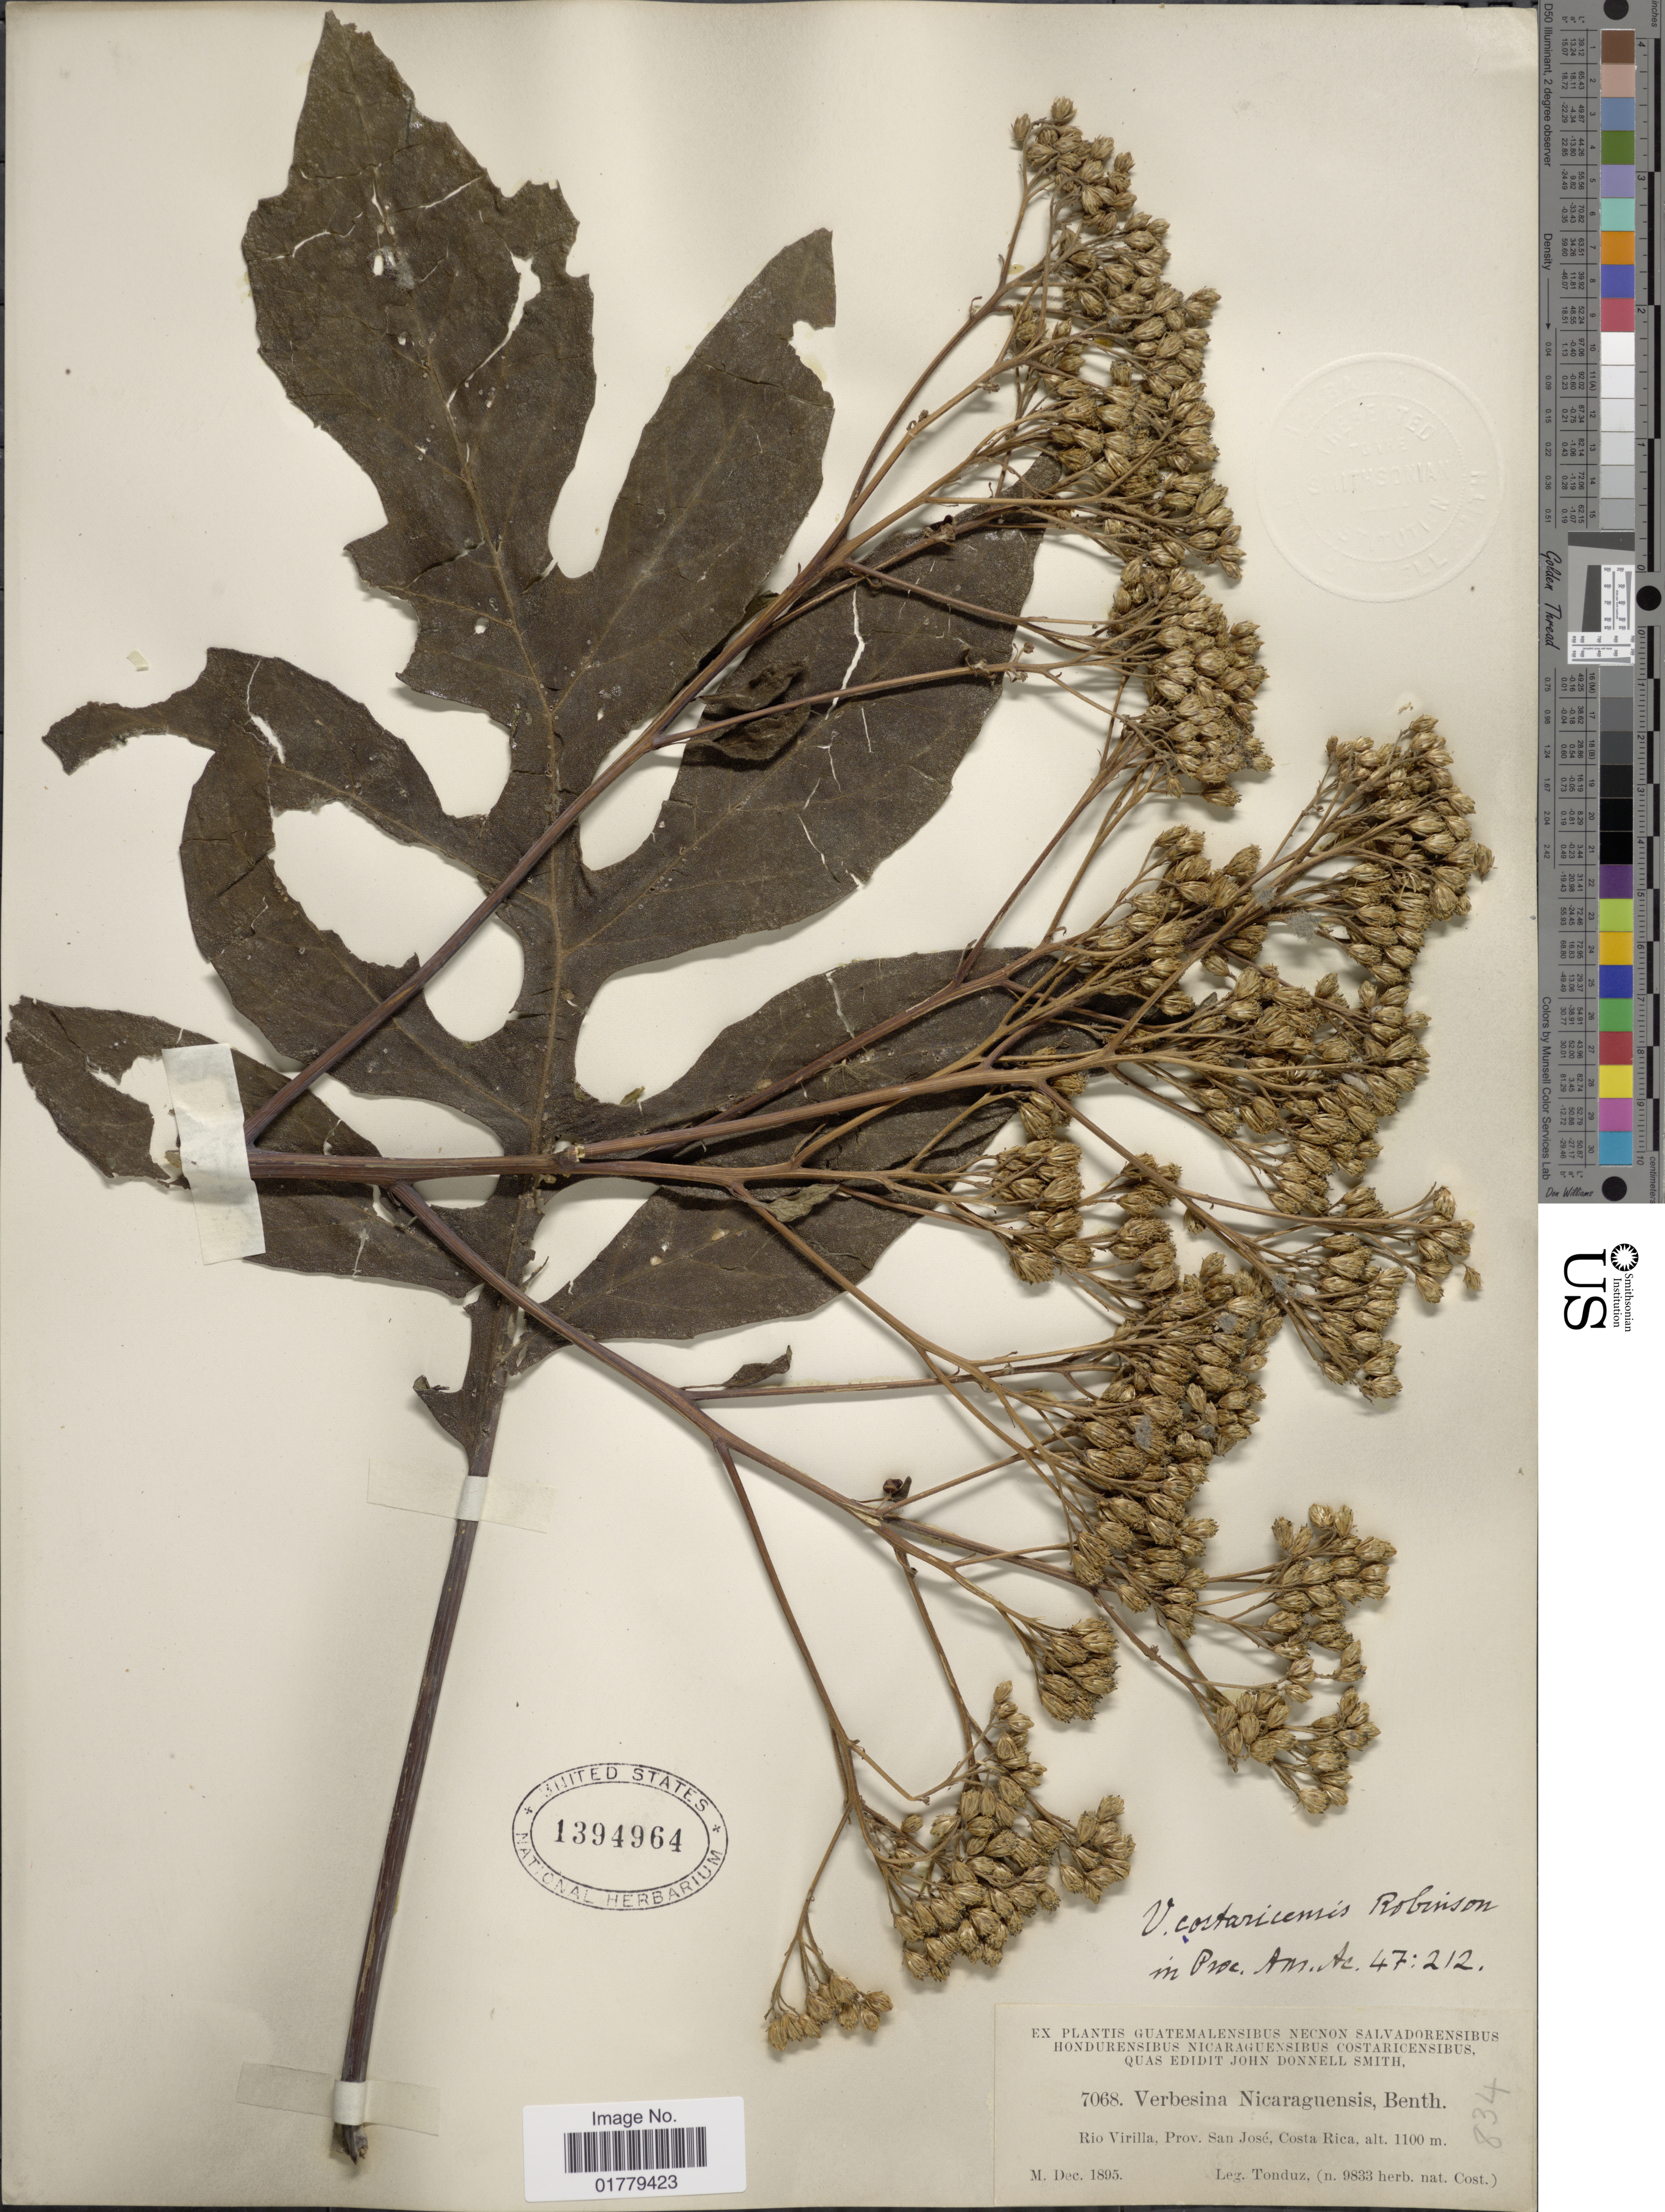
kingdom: Plantae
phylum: Tracheophyta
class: Magnoliopsida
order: Asterales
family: Asteraceae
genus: Verbesina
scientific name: Verbesina costaricensis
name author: B.L. Rob.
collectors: A. Tonduz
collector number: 7068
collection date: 1895-12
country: Costa Rica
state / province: San José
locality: Rio Virilla, San José, Costa Rica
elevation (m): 1100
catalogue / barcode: US 1394964